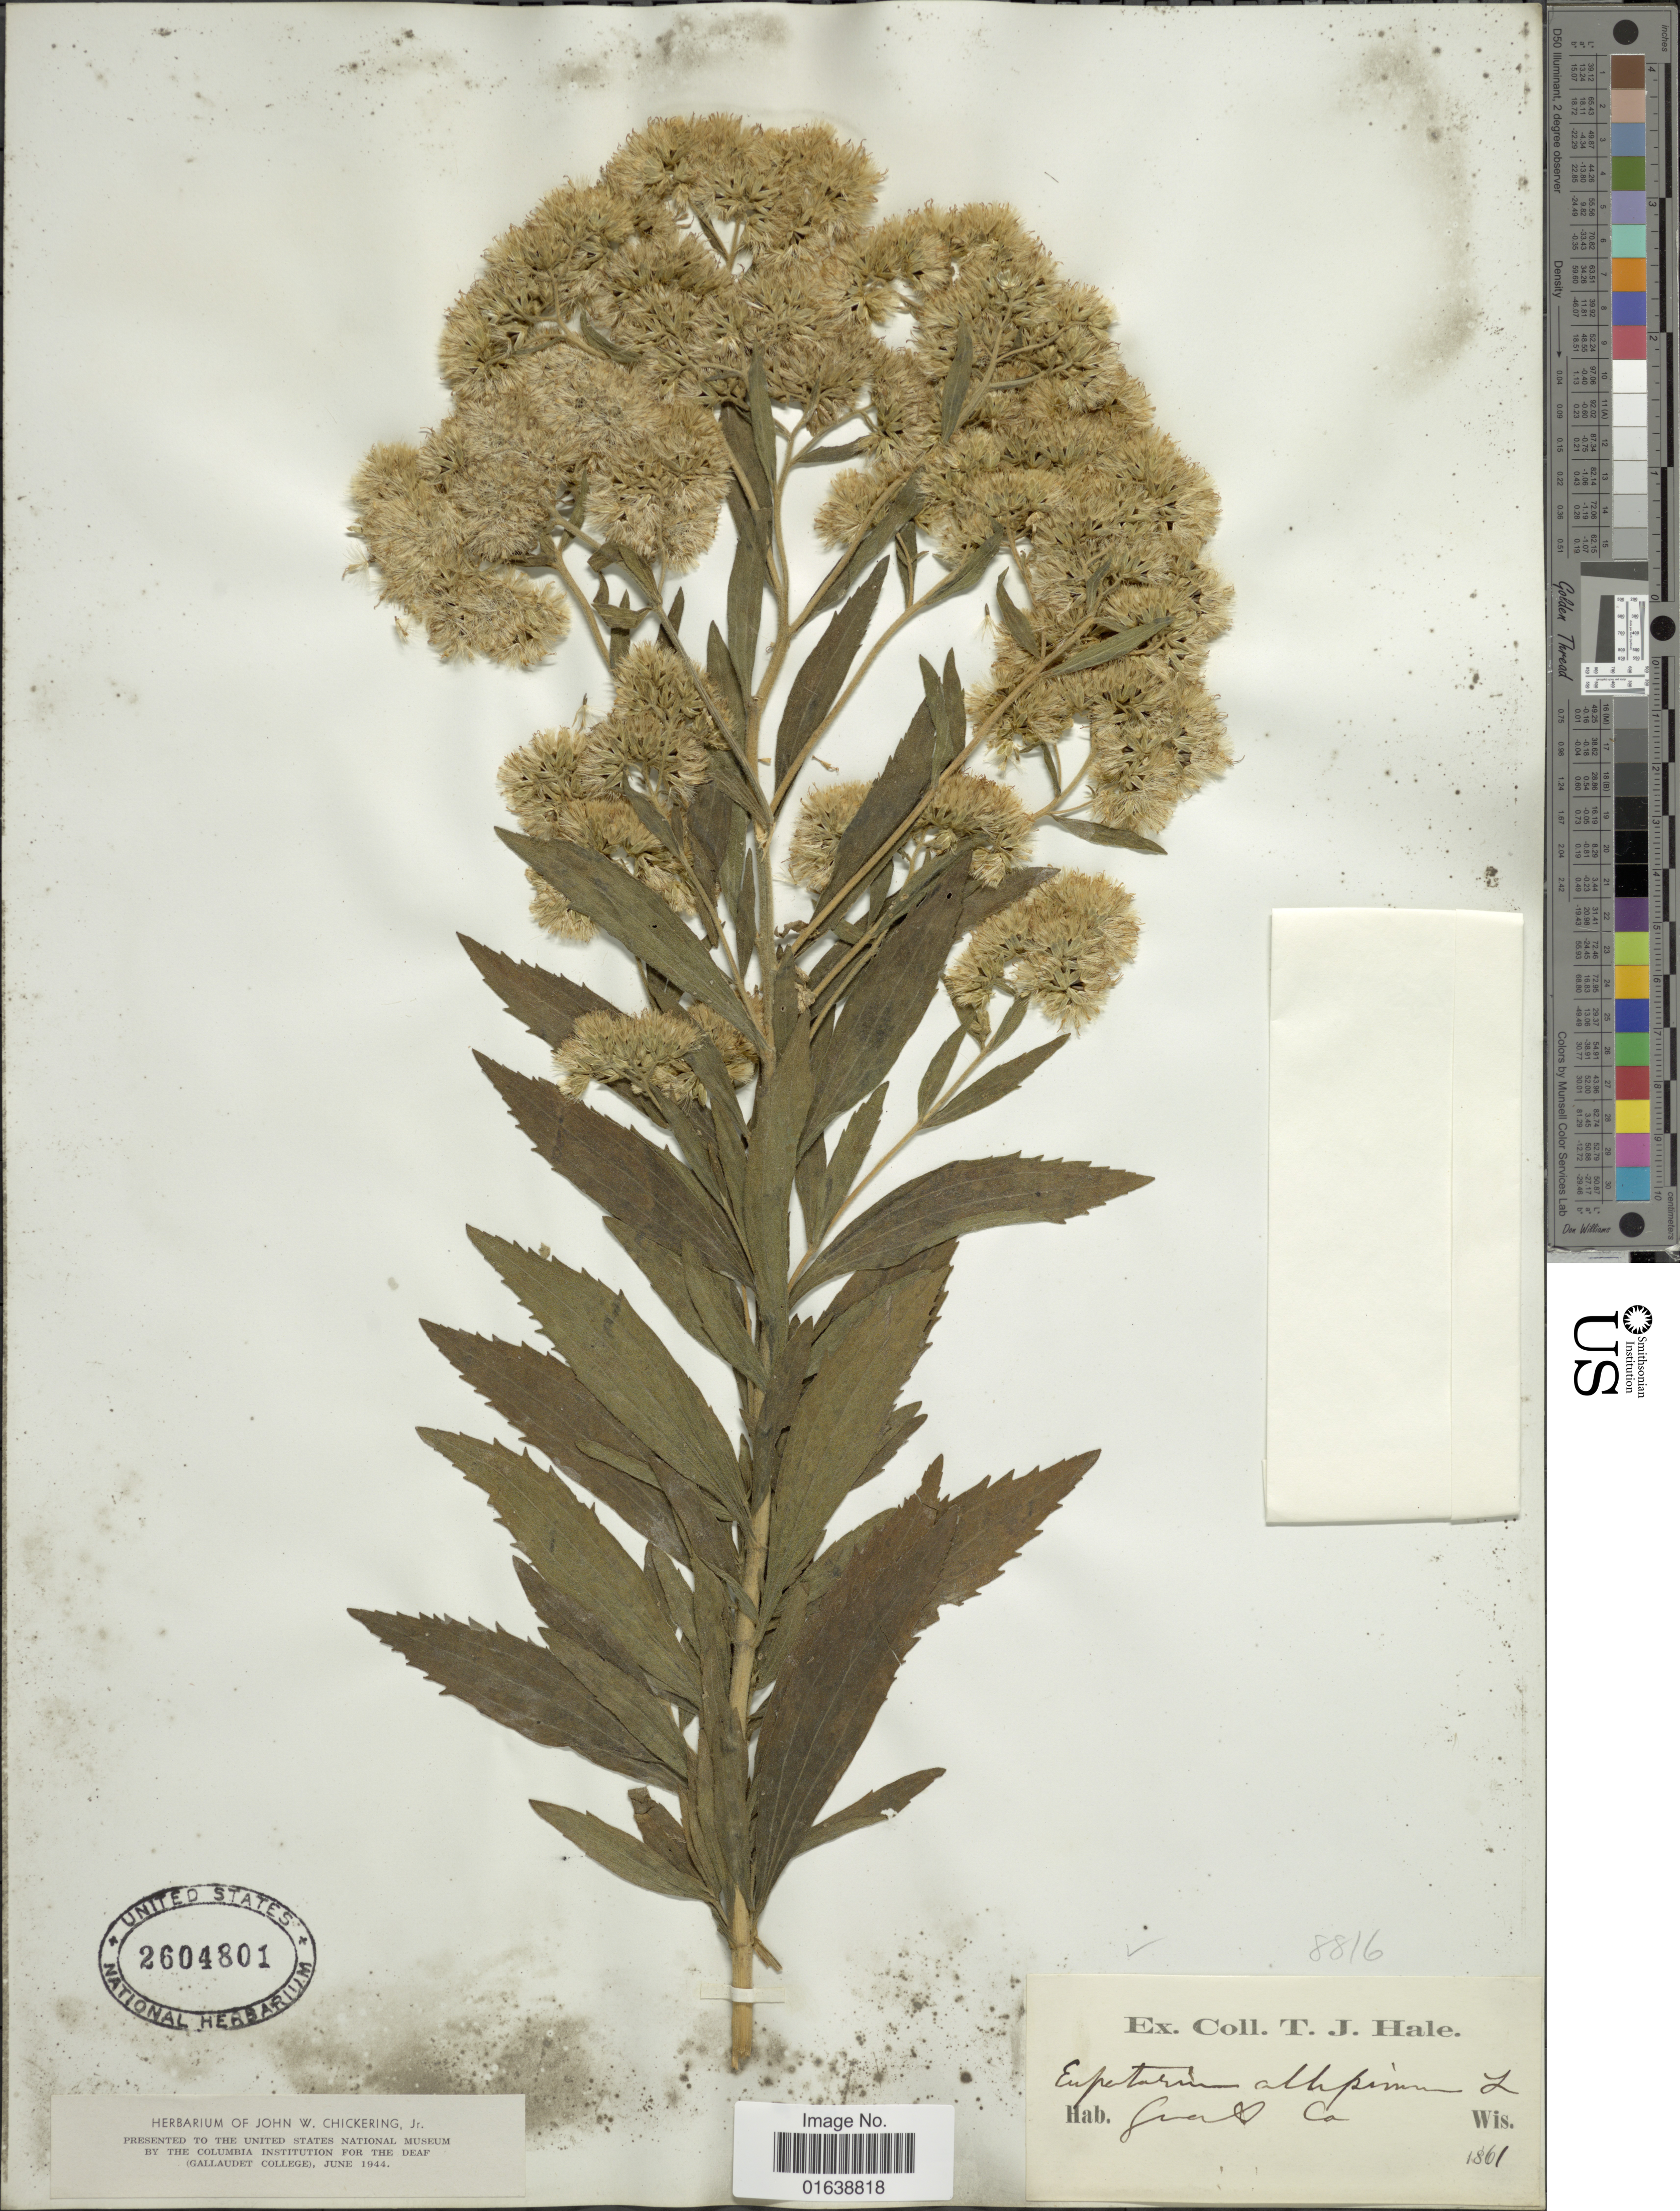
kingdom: Plantae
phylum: Tracheophyta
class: Magnoliopsida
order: Asterales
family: Asteraceae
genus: Eupatorium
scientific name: Eupatorium altissimum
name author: L.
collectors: ex herb. Hale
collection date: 1861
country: United States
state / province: Wisconsin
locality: Grass. Co. Wis.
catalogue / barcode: US 2604801